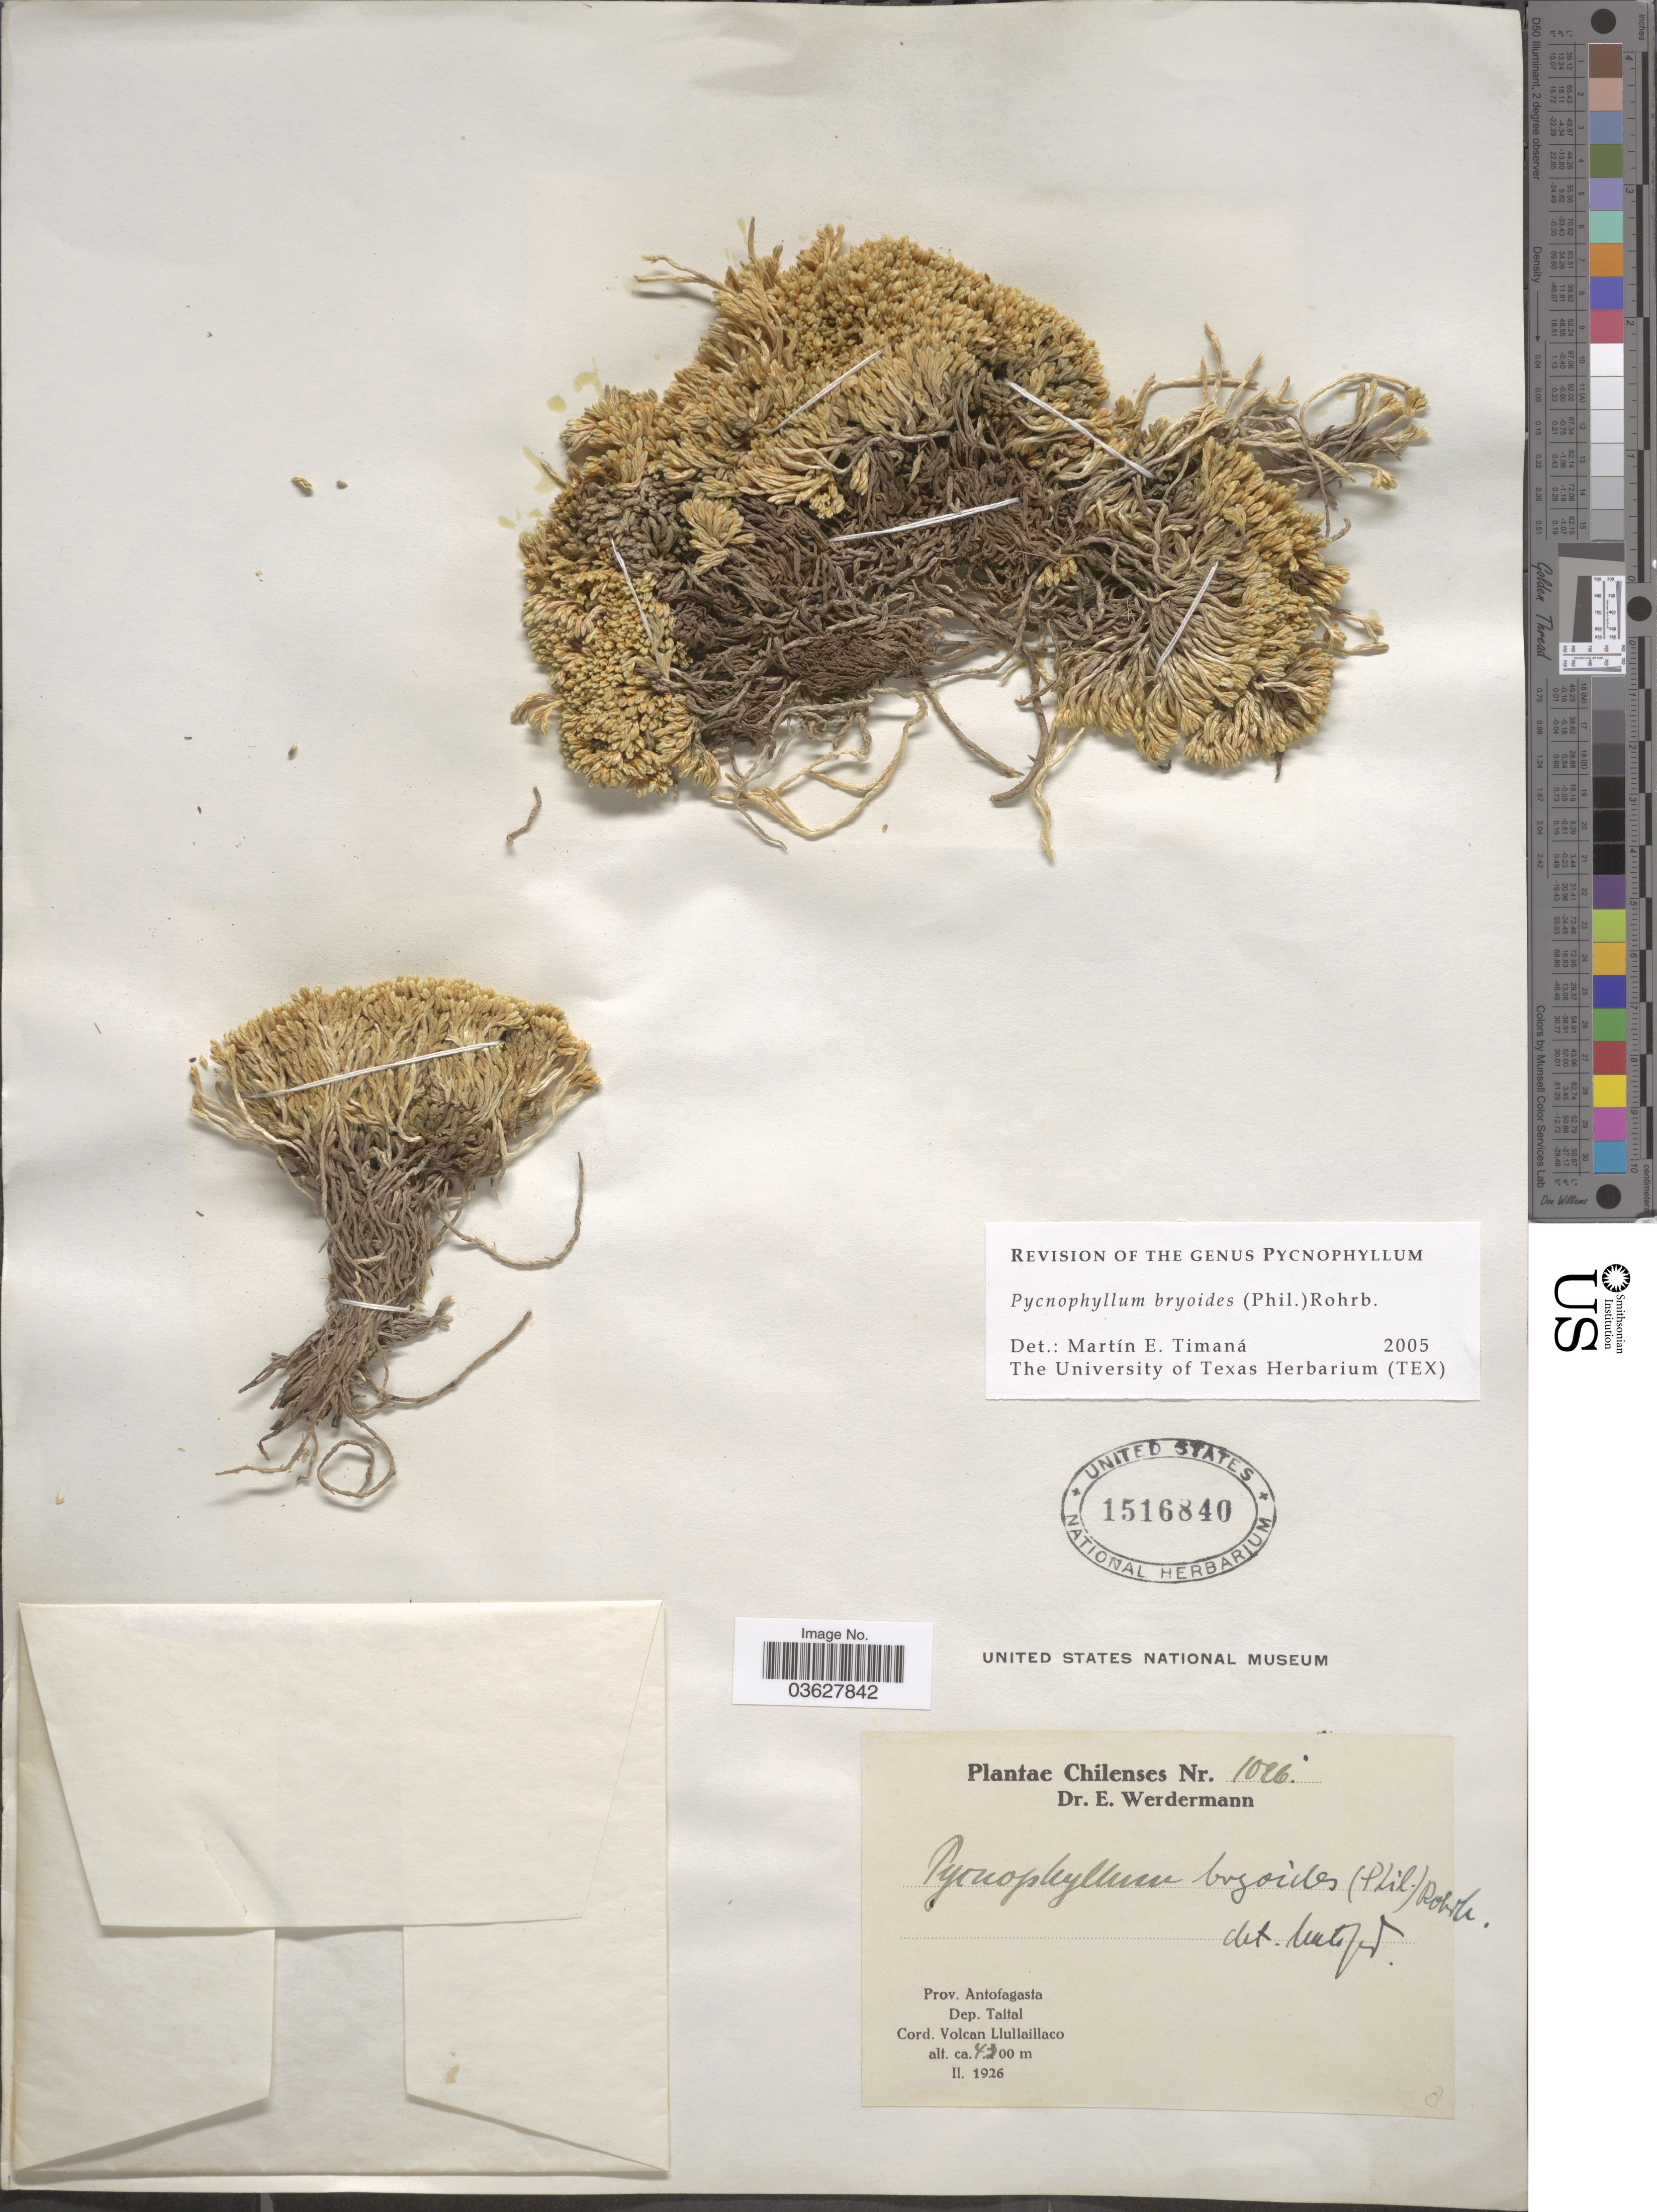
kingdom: Plantae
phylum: Tracheophyta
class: Magnoliopsida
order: Caryophyllales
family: Caryophyllaceae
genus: Pycnophyllum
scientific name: Pycnophyllum bryoides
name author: (Phil.) Rohrb.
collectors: E. Werdermann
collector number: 1026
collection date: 1926-02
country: Chile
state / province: Antofagasta (II)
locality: Dep. Taltal. Cord. Volcan Llullaillaco.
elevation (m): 4200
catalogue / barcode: US 1516840